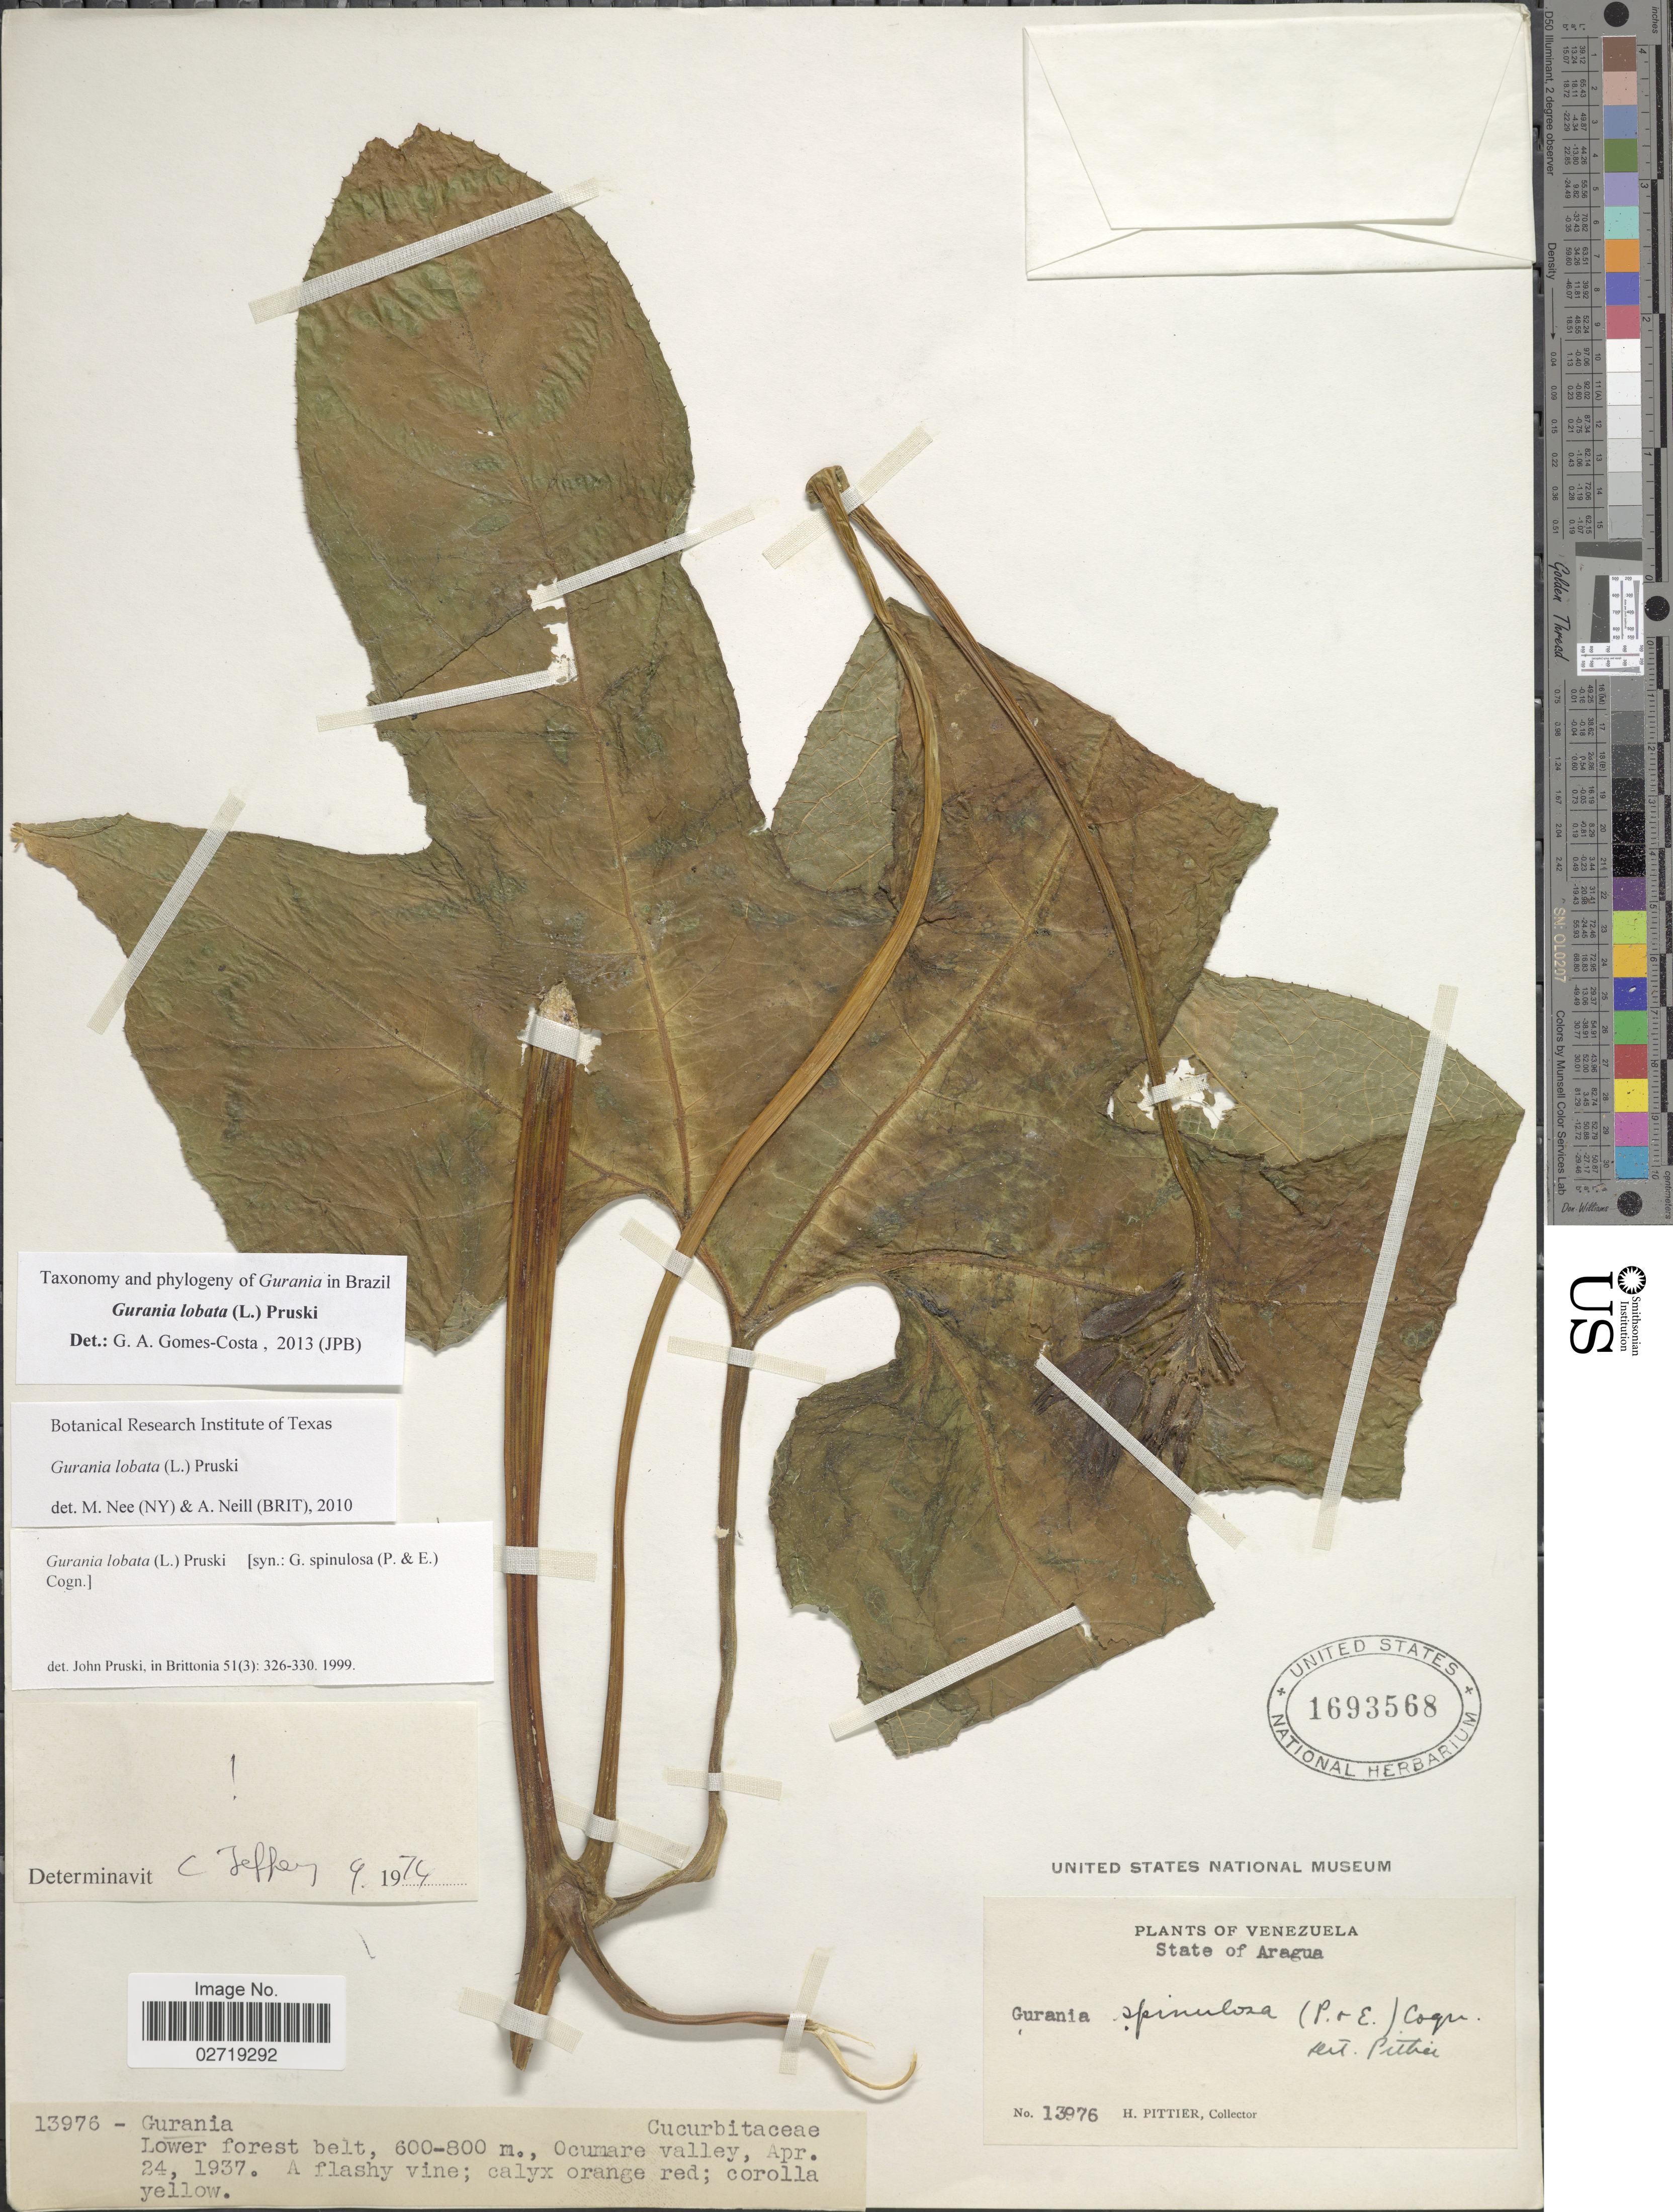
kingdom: Plantae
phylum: Tracheophyta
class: Magnoliopsida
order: Cucurbitales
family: Cucurbitaceae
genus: Gurania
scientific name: Gurania lobata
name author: (L.) Pruski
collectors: H. F. Pittier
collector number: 13976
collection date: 1937-04-24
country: Venezuela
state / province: Aragua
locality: Low forest belt., Ocumare valley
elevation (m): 600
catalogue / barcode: US 1693568